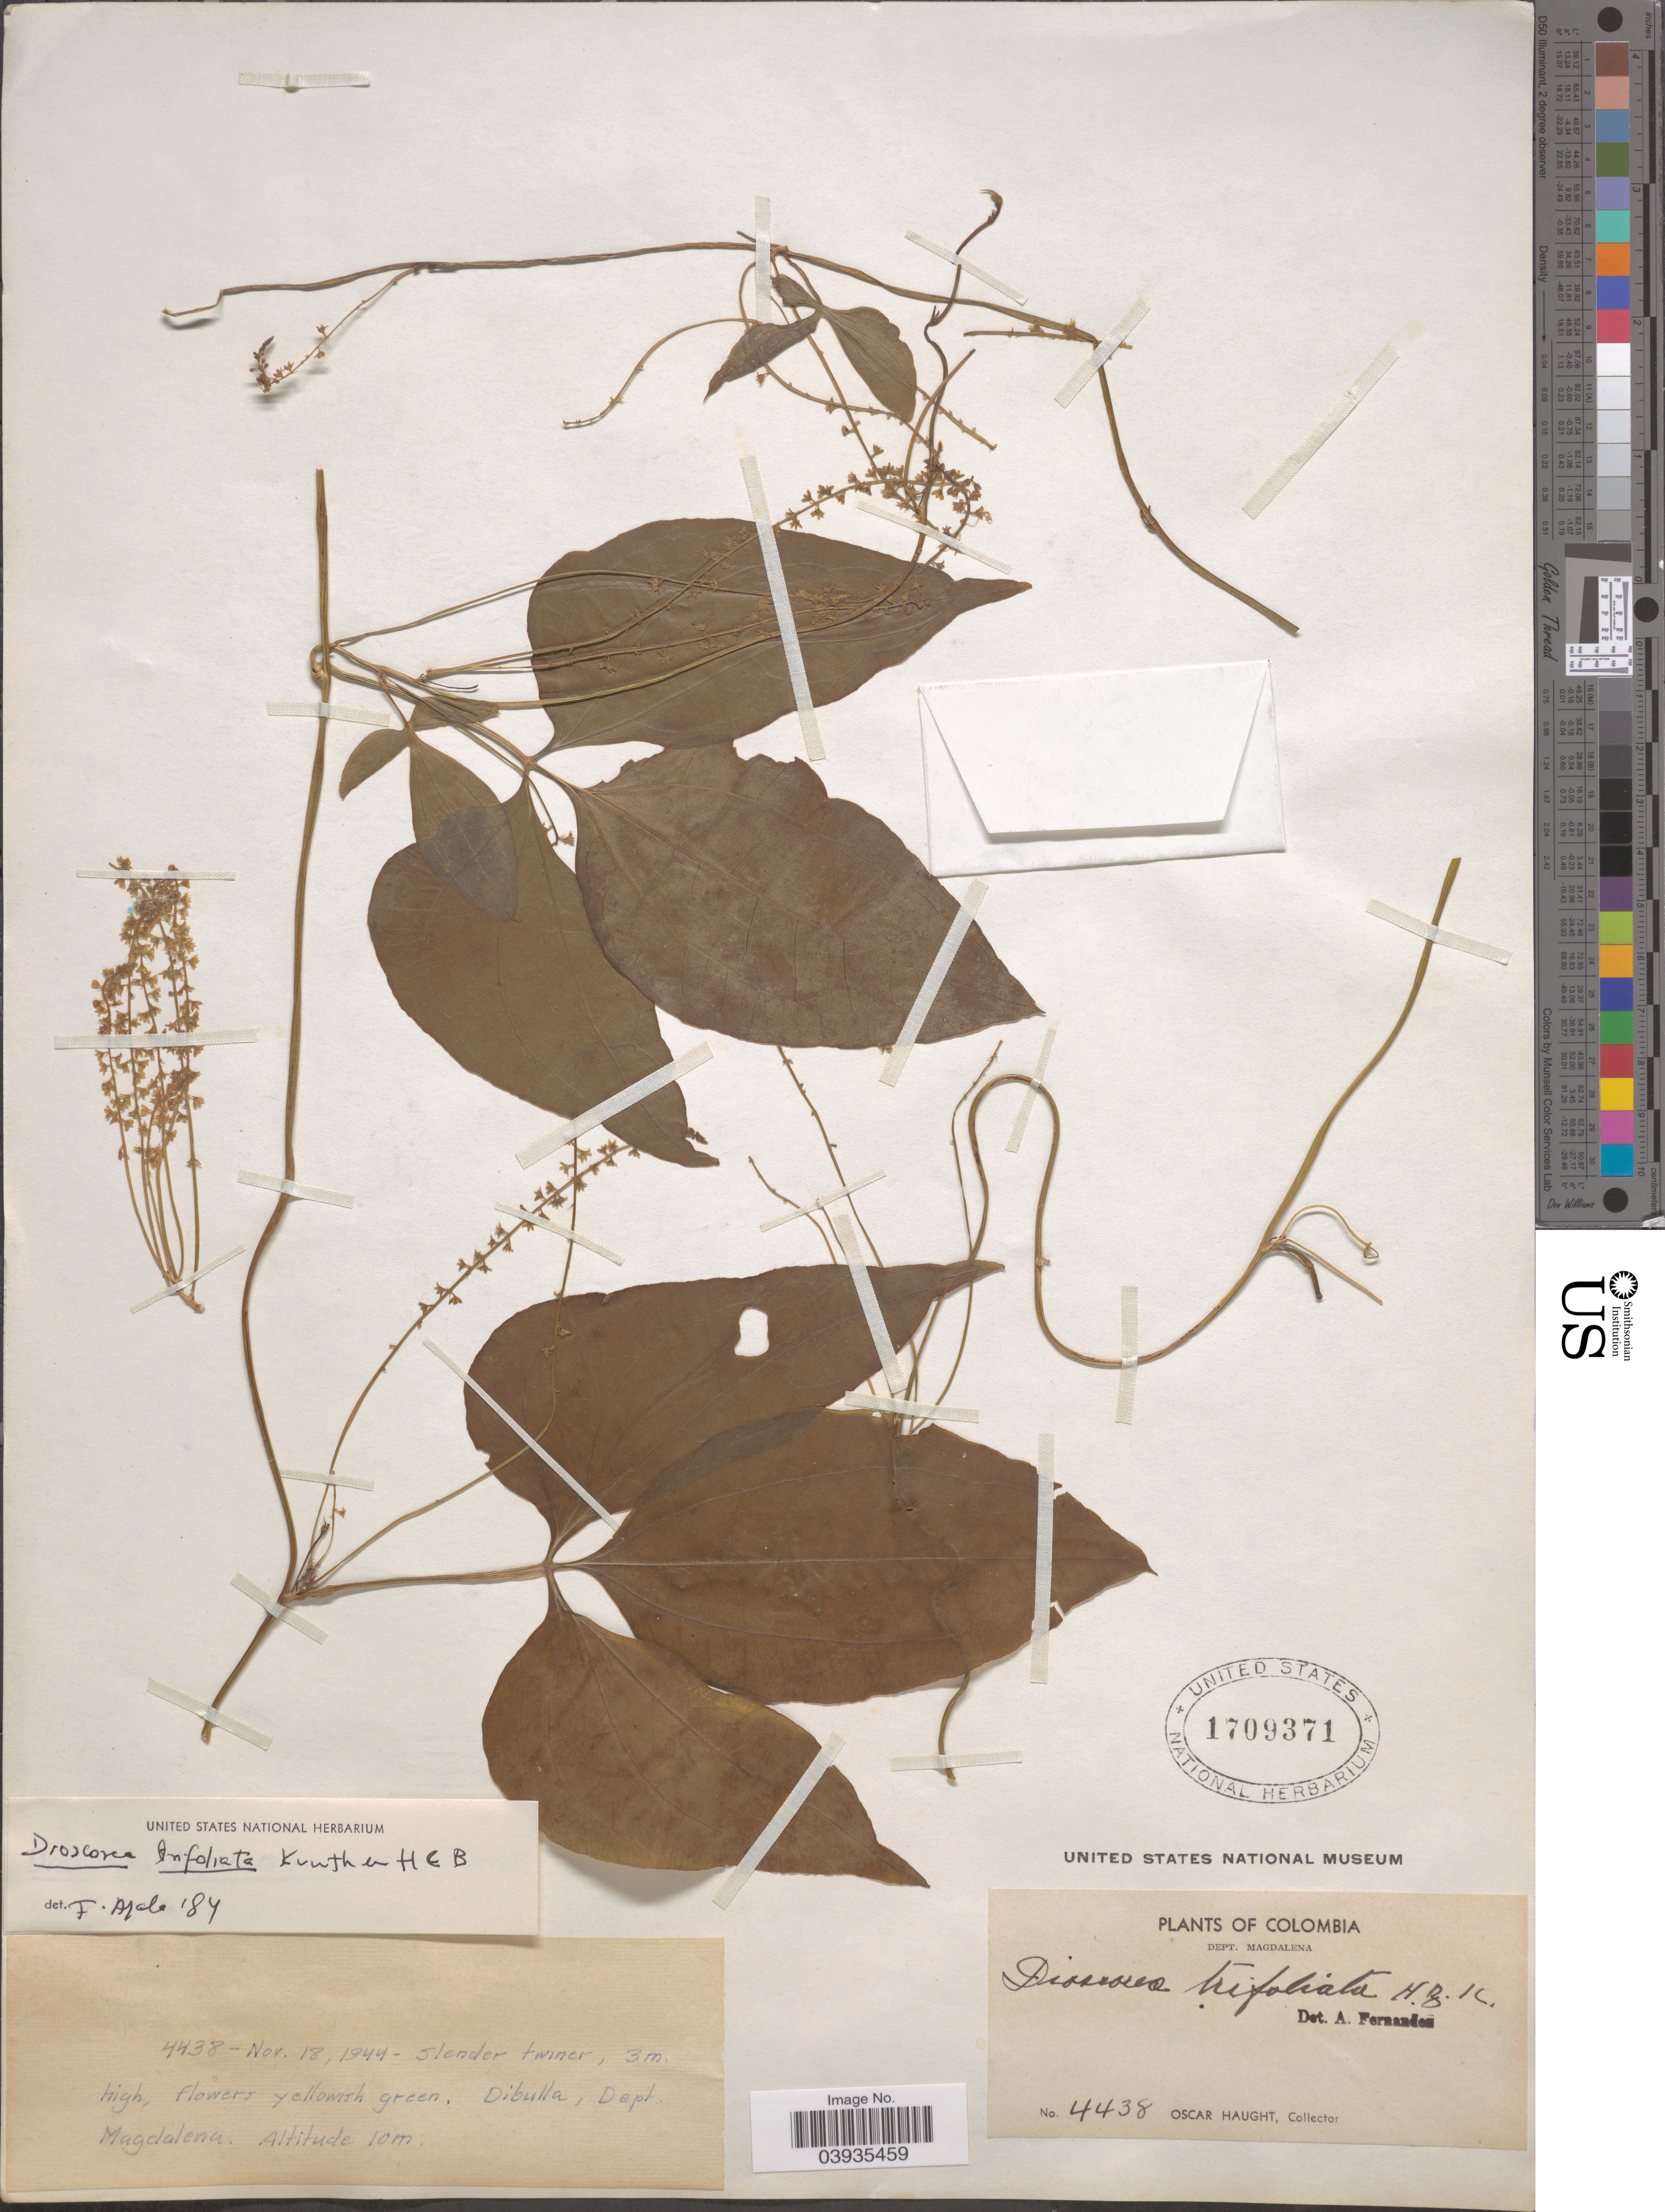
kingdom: Plantae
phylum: Tracheophyta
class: Liliopsida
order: Dioscoreales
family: Dioscoreaceae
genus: Dioscorea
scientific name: Dioscorea trifoliata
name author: Kunth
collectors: O. L. Haught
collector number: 4438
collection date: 1944-11-18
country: Colombia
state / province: Magdalena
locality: Dept. Magdalena.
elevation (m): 10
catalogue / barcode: US 1709371